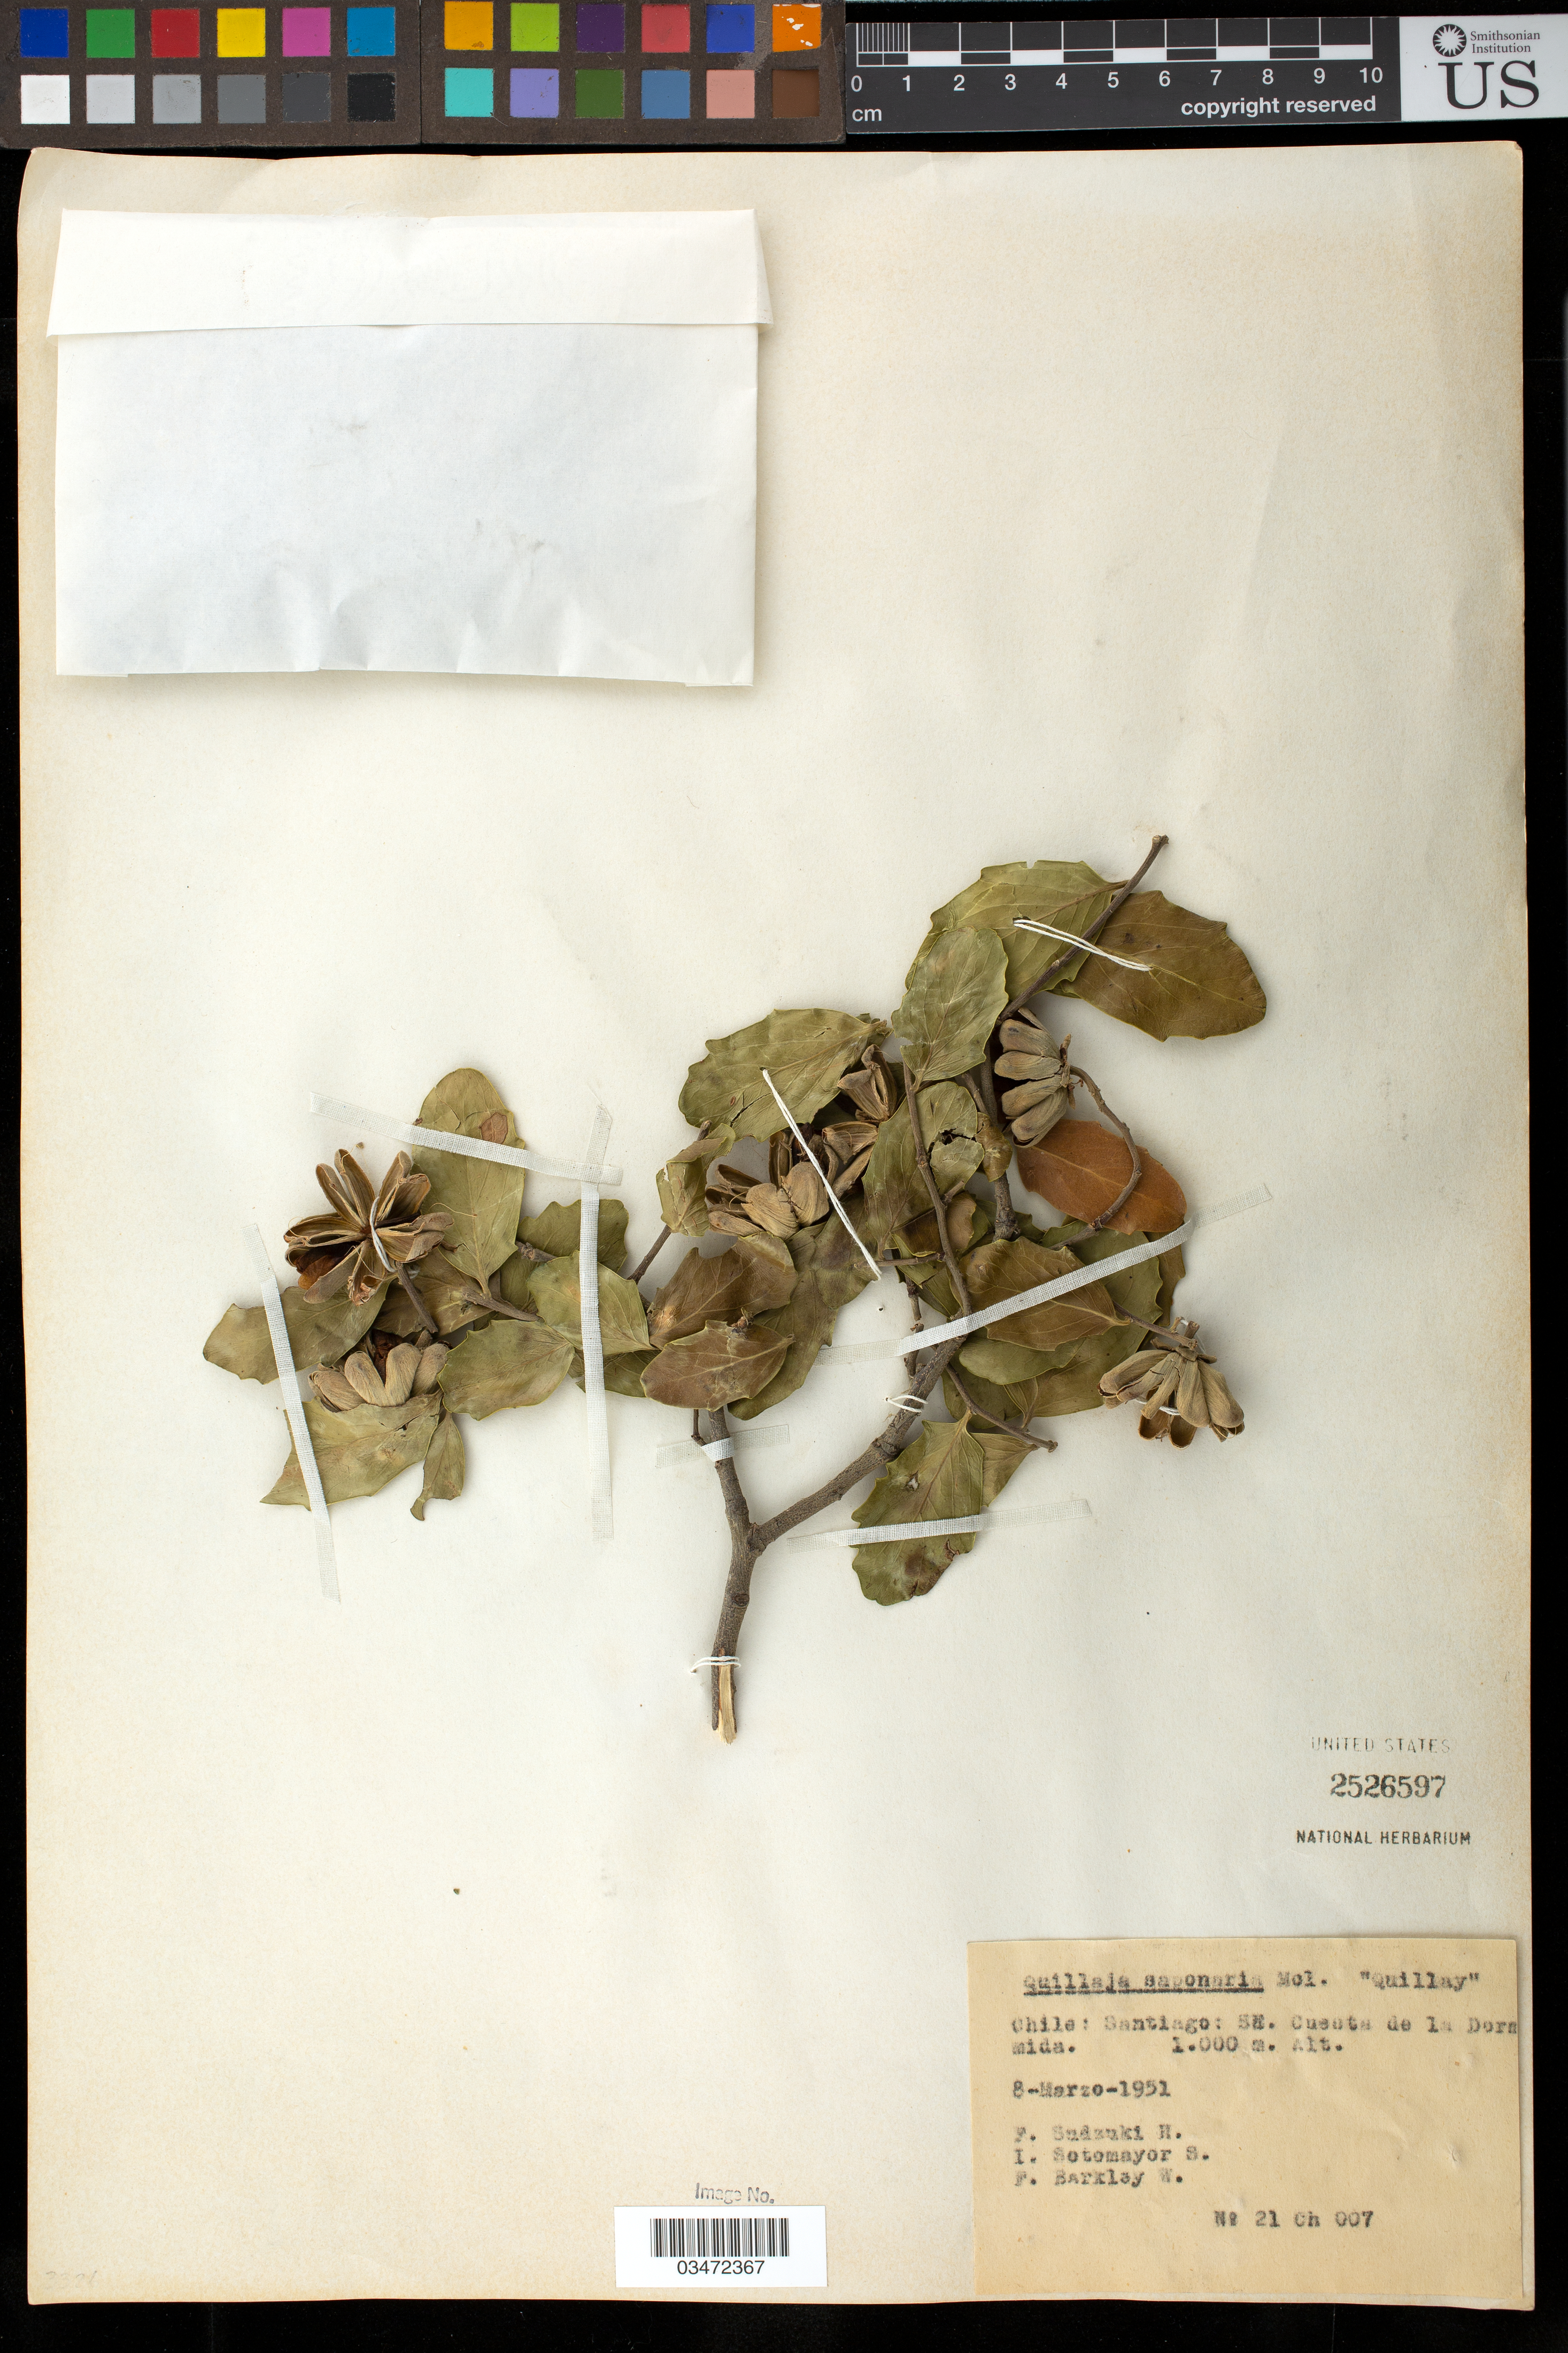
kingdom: Plantae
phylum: Tracheophyta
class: Magnoliopsida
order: Fabales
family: Quillajaceae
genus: Quillaja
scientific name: Quillaja saponaria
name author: Molina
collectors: F. Sudzuki H., I. Sotomayor S. & F. Barkley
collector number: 21Ch007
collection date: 1951-03-08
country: Chile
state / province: Región Metropolitana (RM)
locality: SE Cuenta de la Doramida [?]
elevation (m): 1000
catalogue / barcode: US 2526597